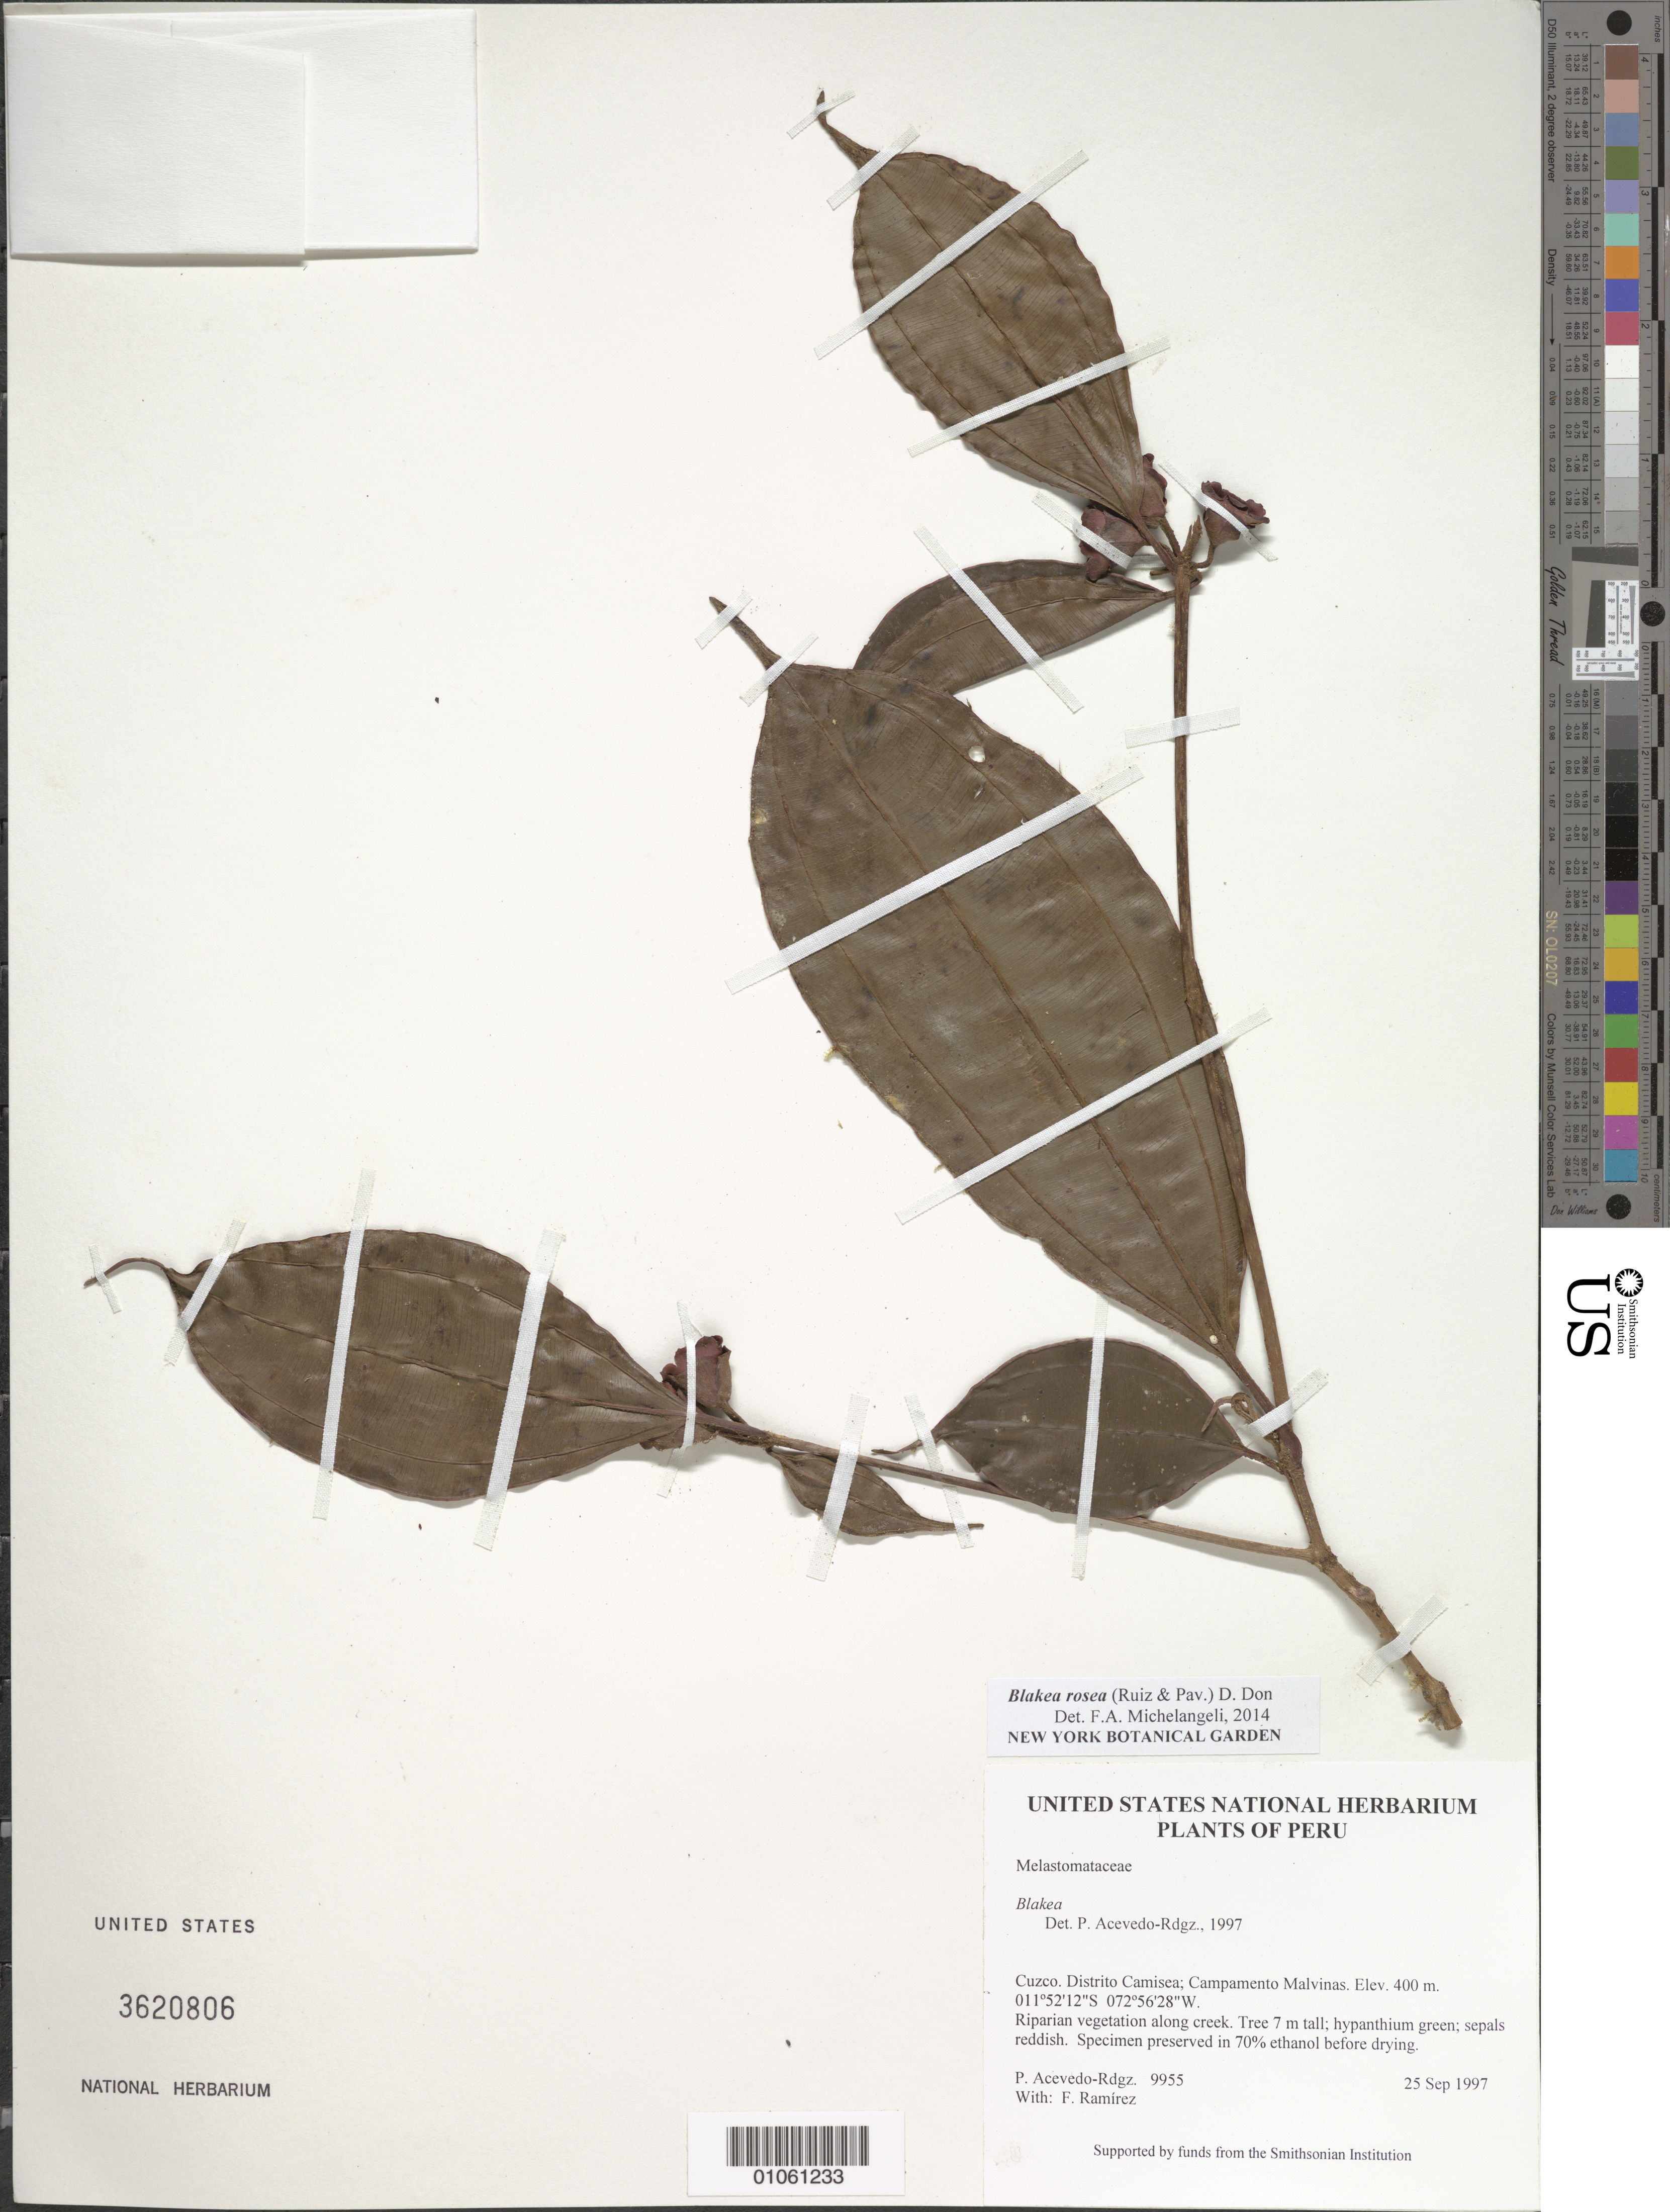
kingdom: Plantae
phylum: Tracheophyta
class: Magnoliopsida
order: Myrtales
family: Melastomataceae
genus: Blakea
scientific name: Blakea rosea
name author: D. Don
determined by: Michelangeli, F. A.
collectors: P. Acevedo-Rodr. & F. Ramirez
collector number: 9955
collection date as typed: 25 Sep 1997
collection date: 1997-09-25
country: Peru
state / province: Cusco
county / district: Cusco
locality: Distrito Camisea; Campamento Malvinas.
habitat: Riparian vegetation along creek.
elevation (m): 400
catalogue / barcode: US 3620806